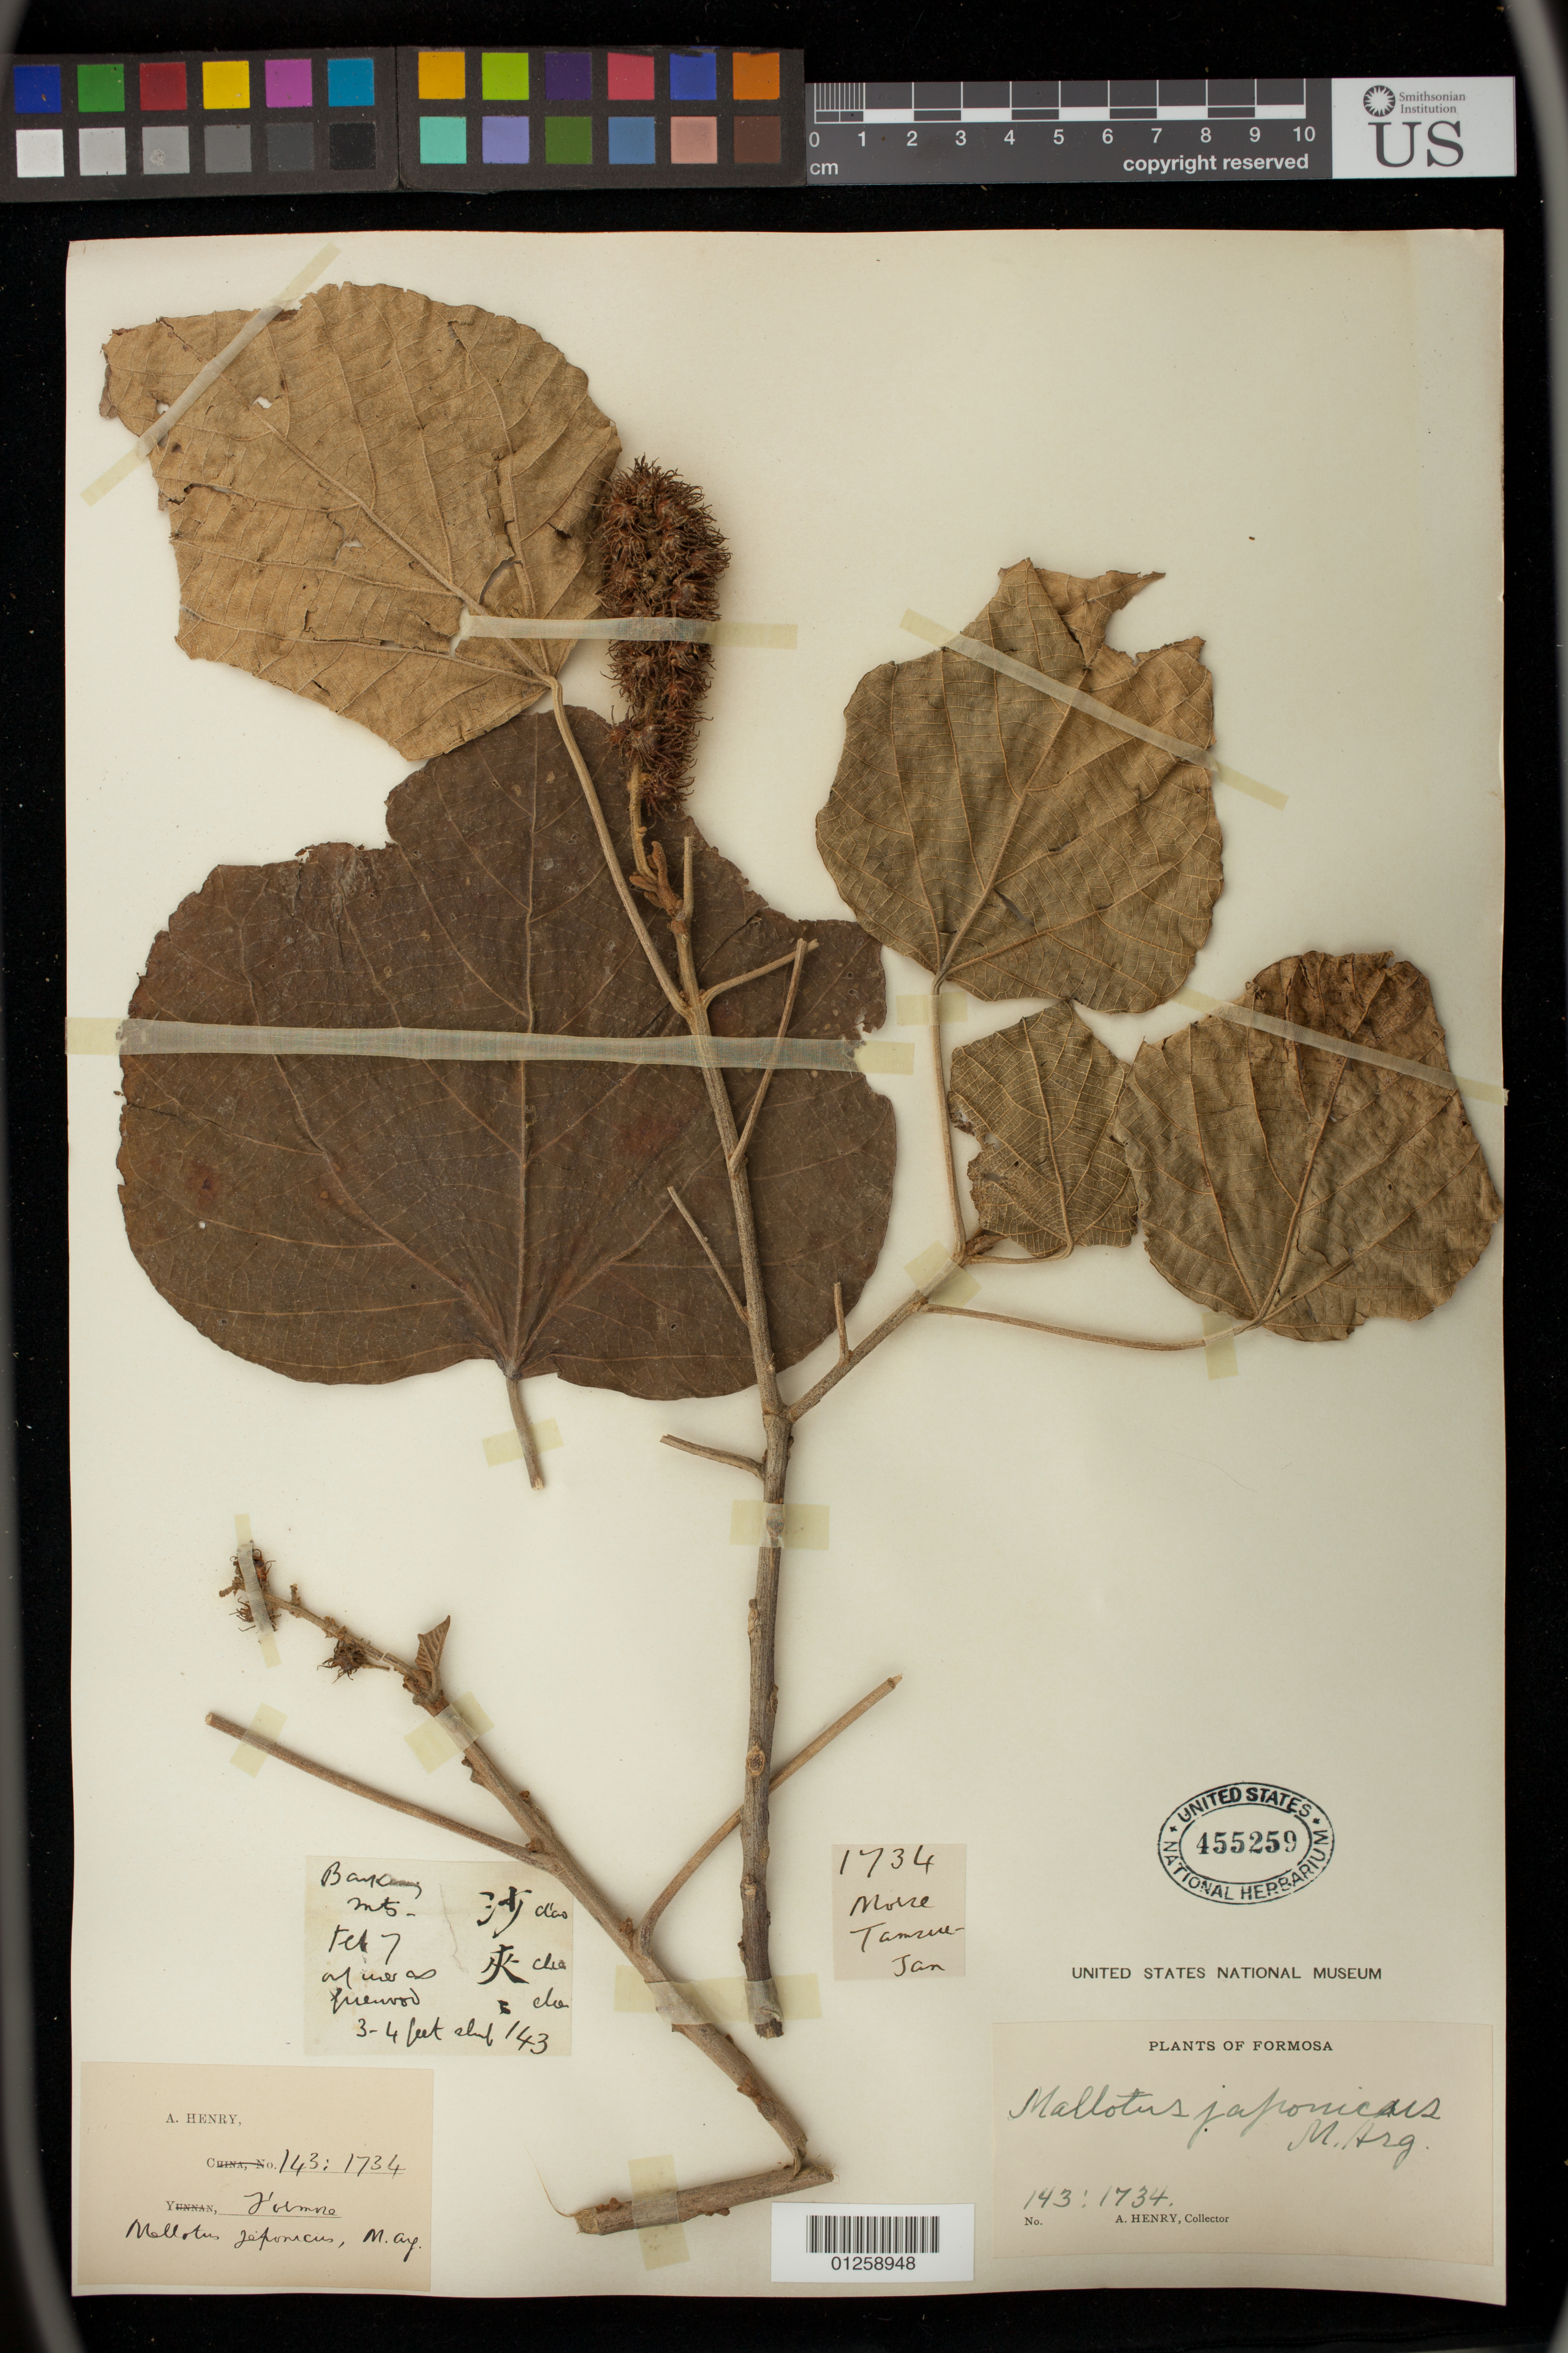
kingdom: Plantae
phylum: Tracheophyta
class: Magnoliopsida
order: Malpighiales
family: Euphorbiaceae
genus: Mallotus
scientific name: Mallotus japonicus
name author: (Spreng.) Müll. Arg.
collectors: A. Henry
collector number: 143:1734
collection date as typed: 07 Feb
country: Taiwan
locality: Banlang Mts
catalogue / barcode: US 455259